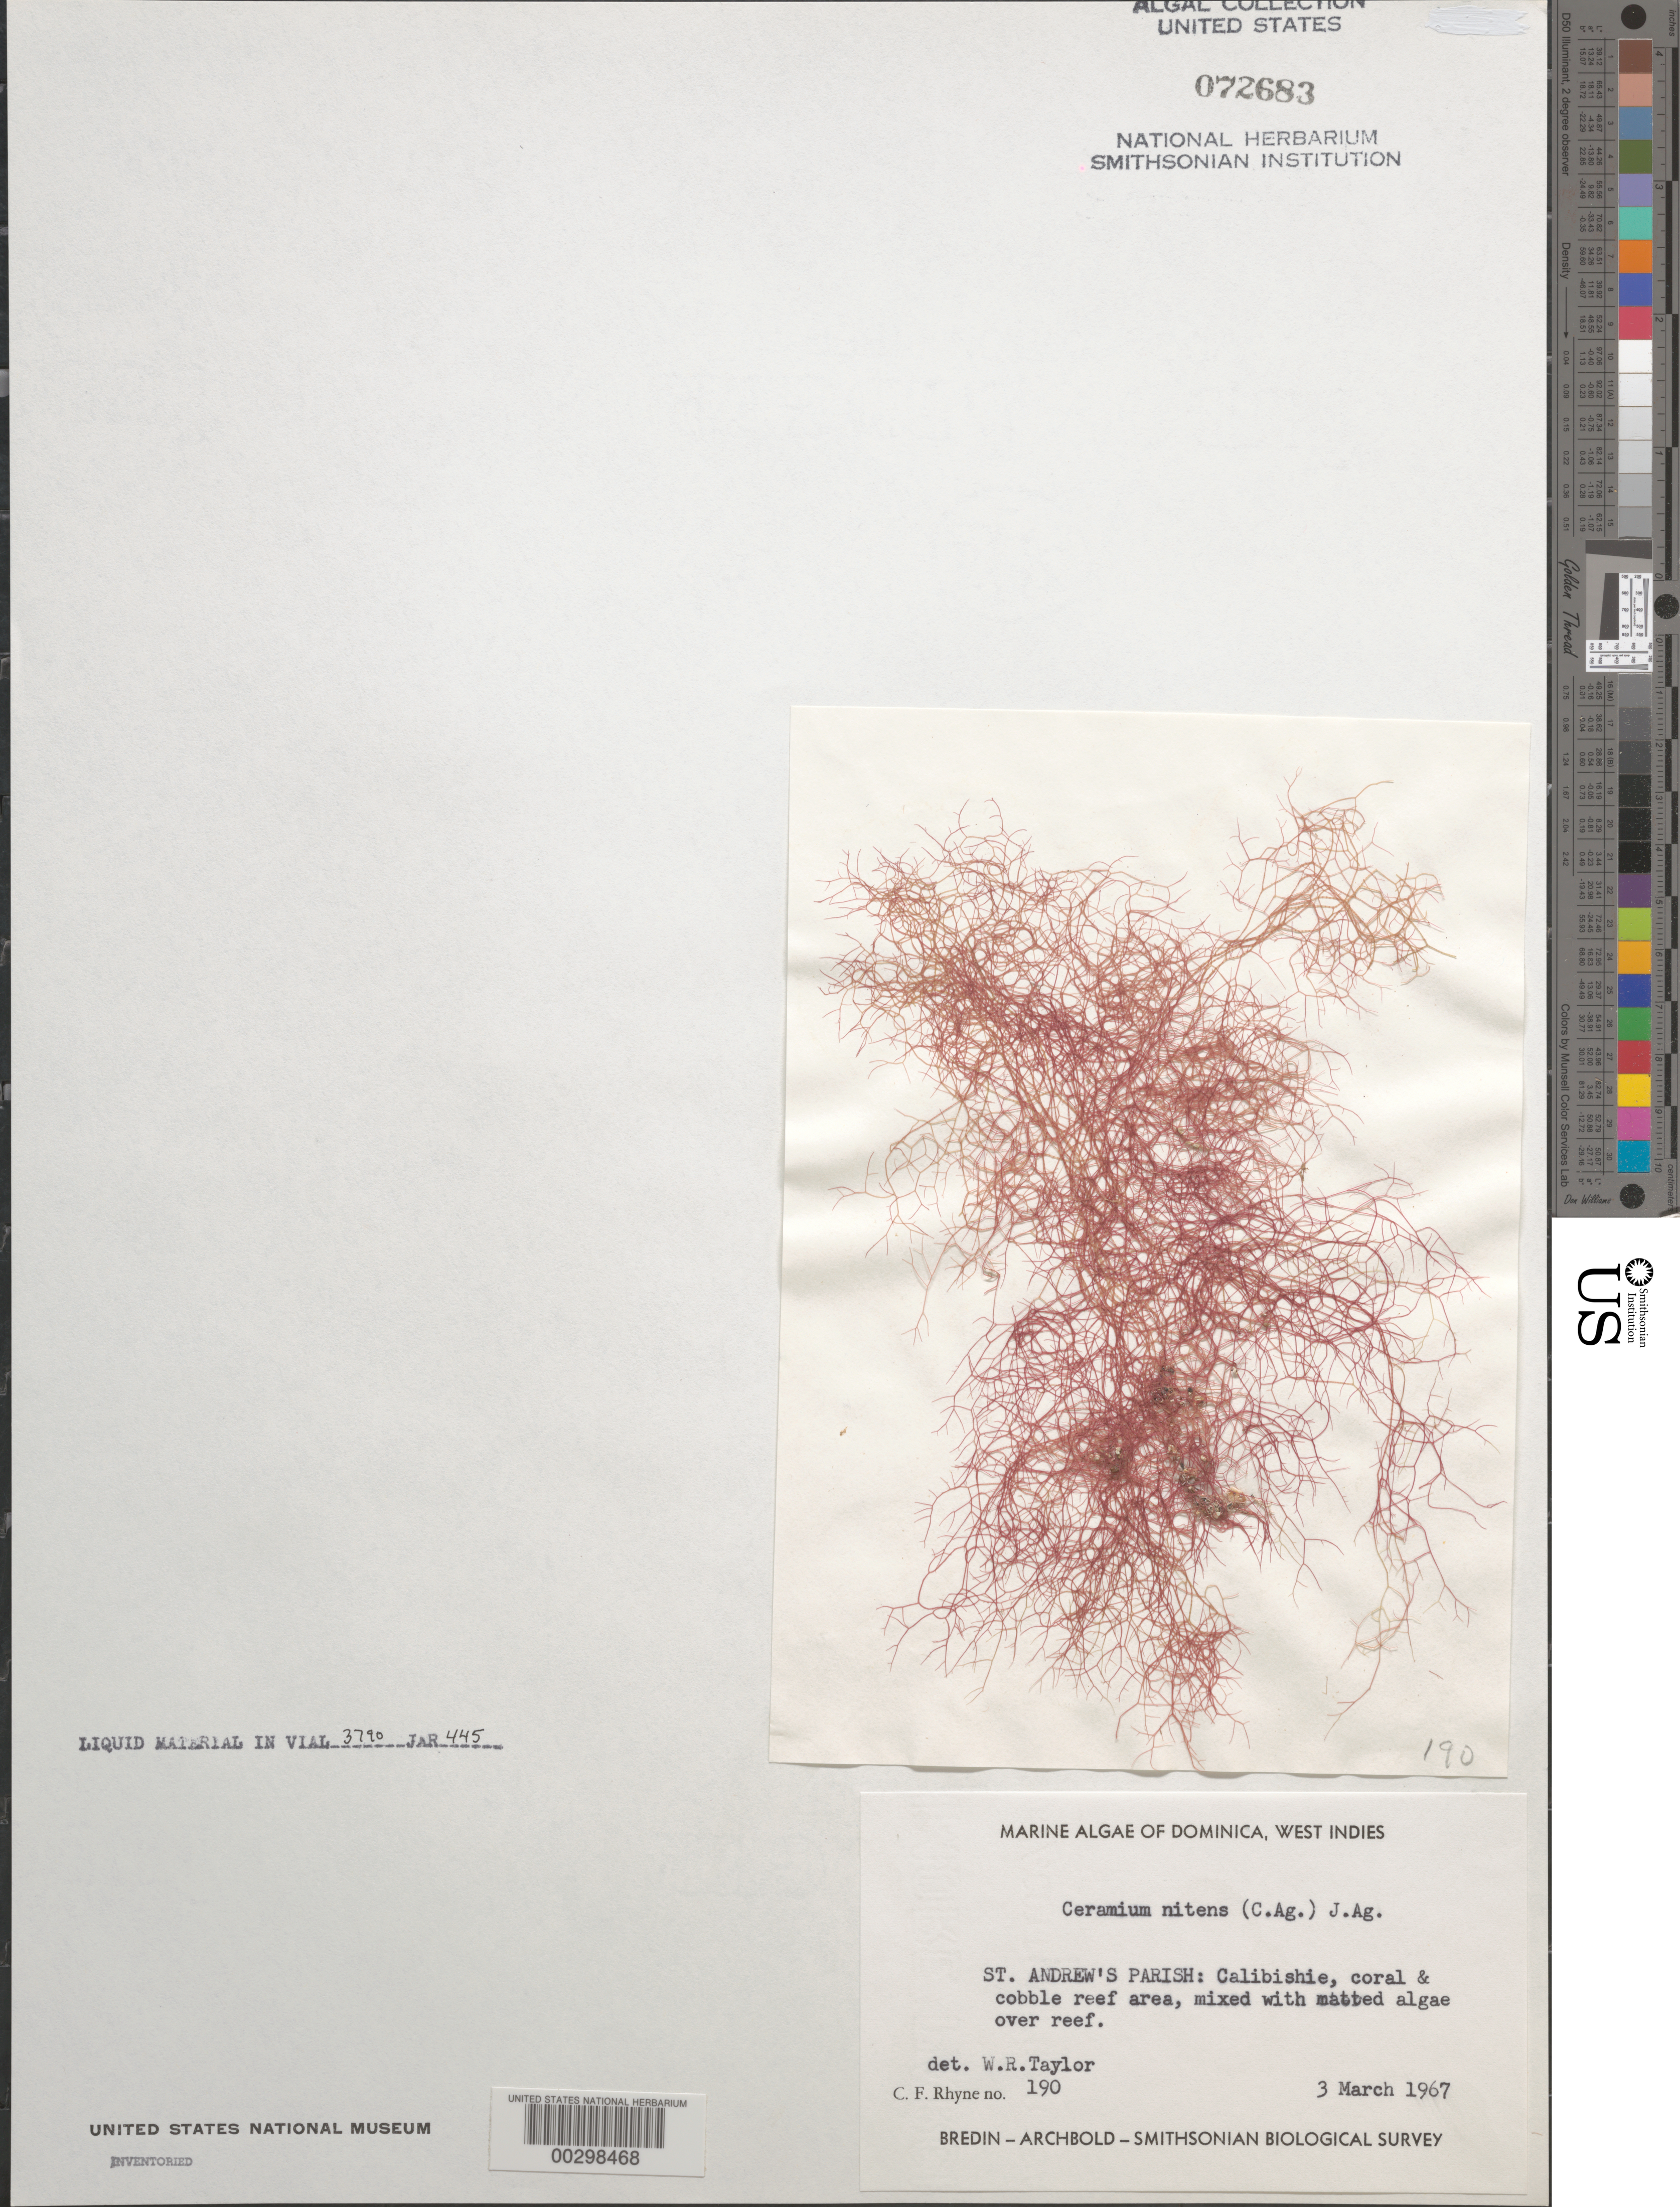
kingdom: Plantae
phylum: Rhodophyta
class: Florideophyceae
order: Ceramiales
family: Ceramiaceae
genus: Ceramium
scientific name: Ceramium nitens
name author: (C. Agardh) J. Agardh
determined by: Taylor, William R.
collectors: C. Rhyne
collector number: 190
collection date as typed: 03 Mar 1967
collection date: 1967-03-03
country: Dominica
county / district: St. Andrew's Parish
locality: Calibishie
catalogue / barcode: US 72683